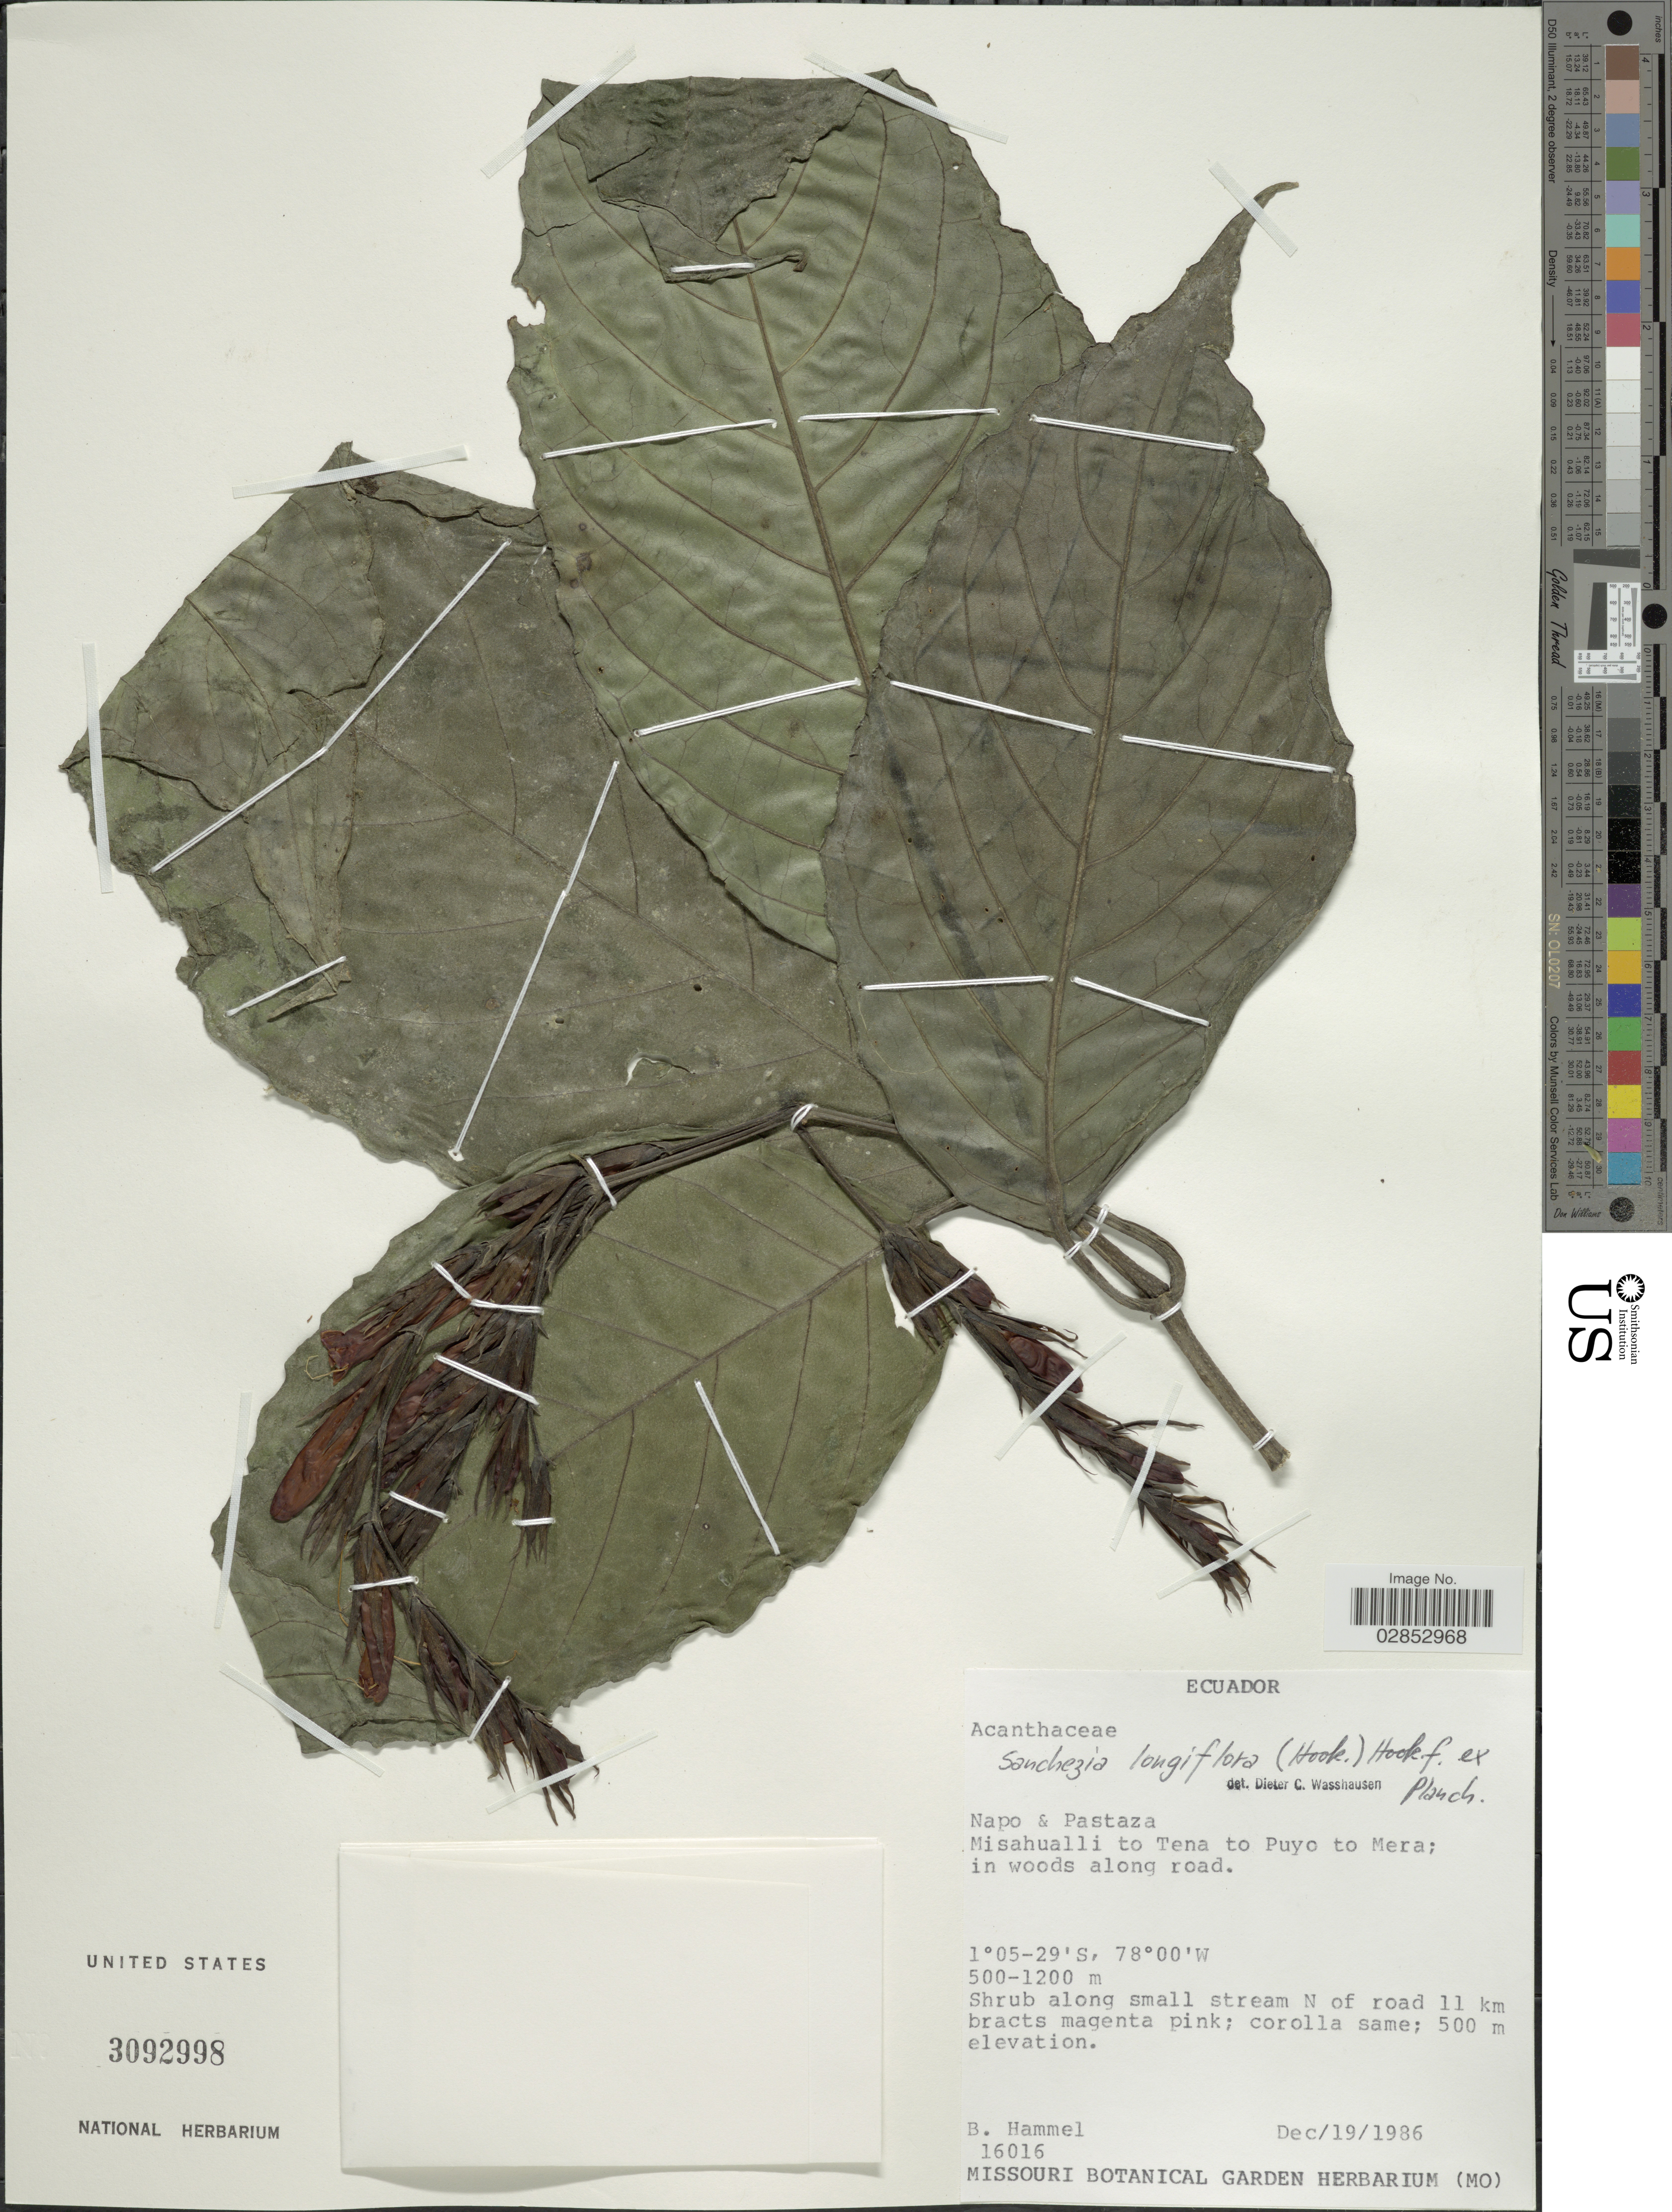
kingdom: Plantae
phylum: Tracheophyta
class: Magnoliopsida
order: Lamiales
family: Acanthaceae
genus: Sanchezia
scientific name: Sanchezia longiflora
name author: (Hook. f.) Hook. f. ex Planch.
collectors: B. Hammel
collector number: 16016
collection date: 1986-12-19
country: Ecuador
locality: Napo & Pastaza, Misahualli to Tena to Puyo to Mera.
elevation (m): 500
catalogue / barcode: US 3092998